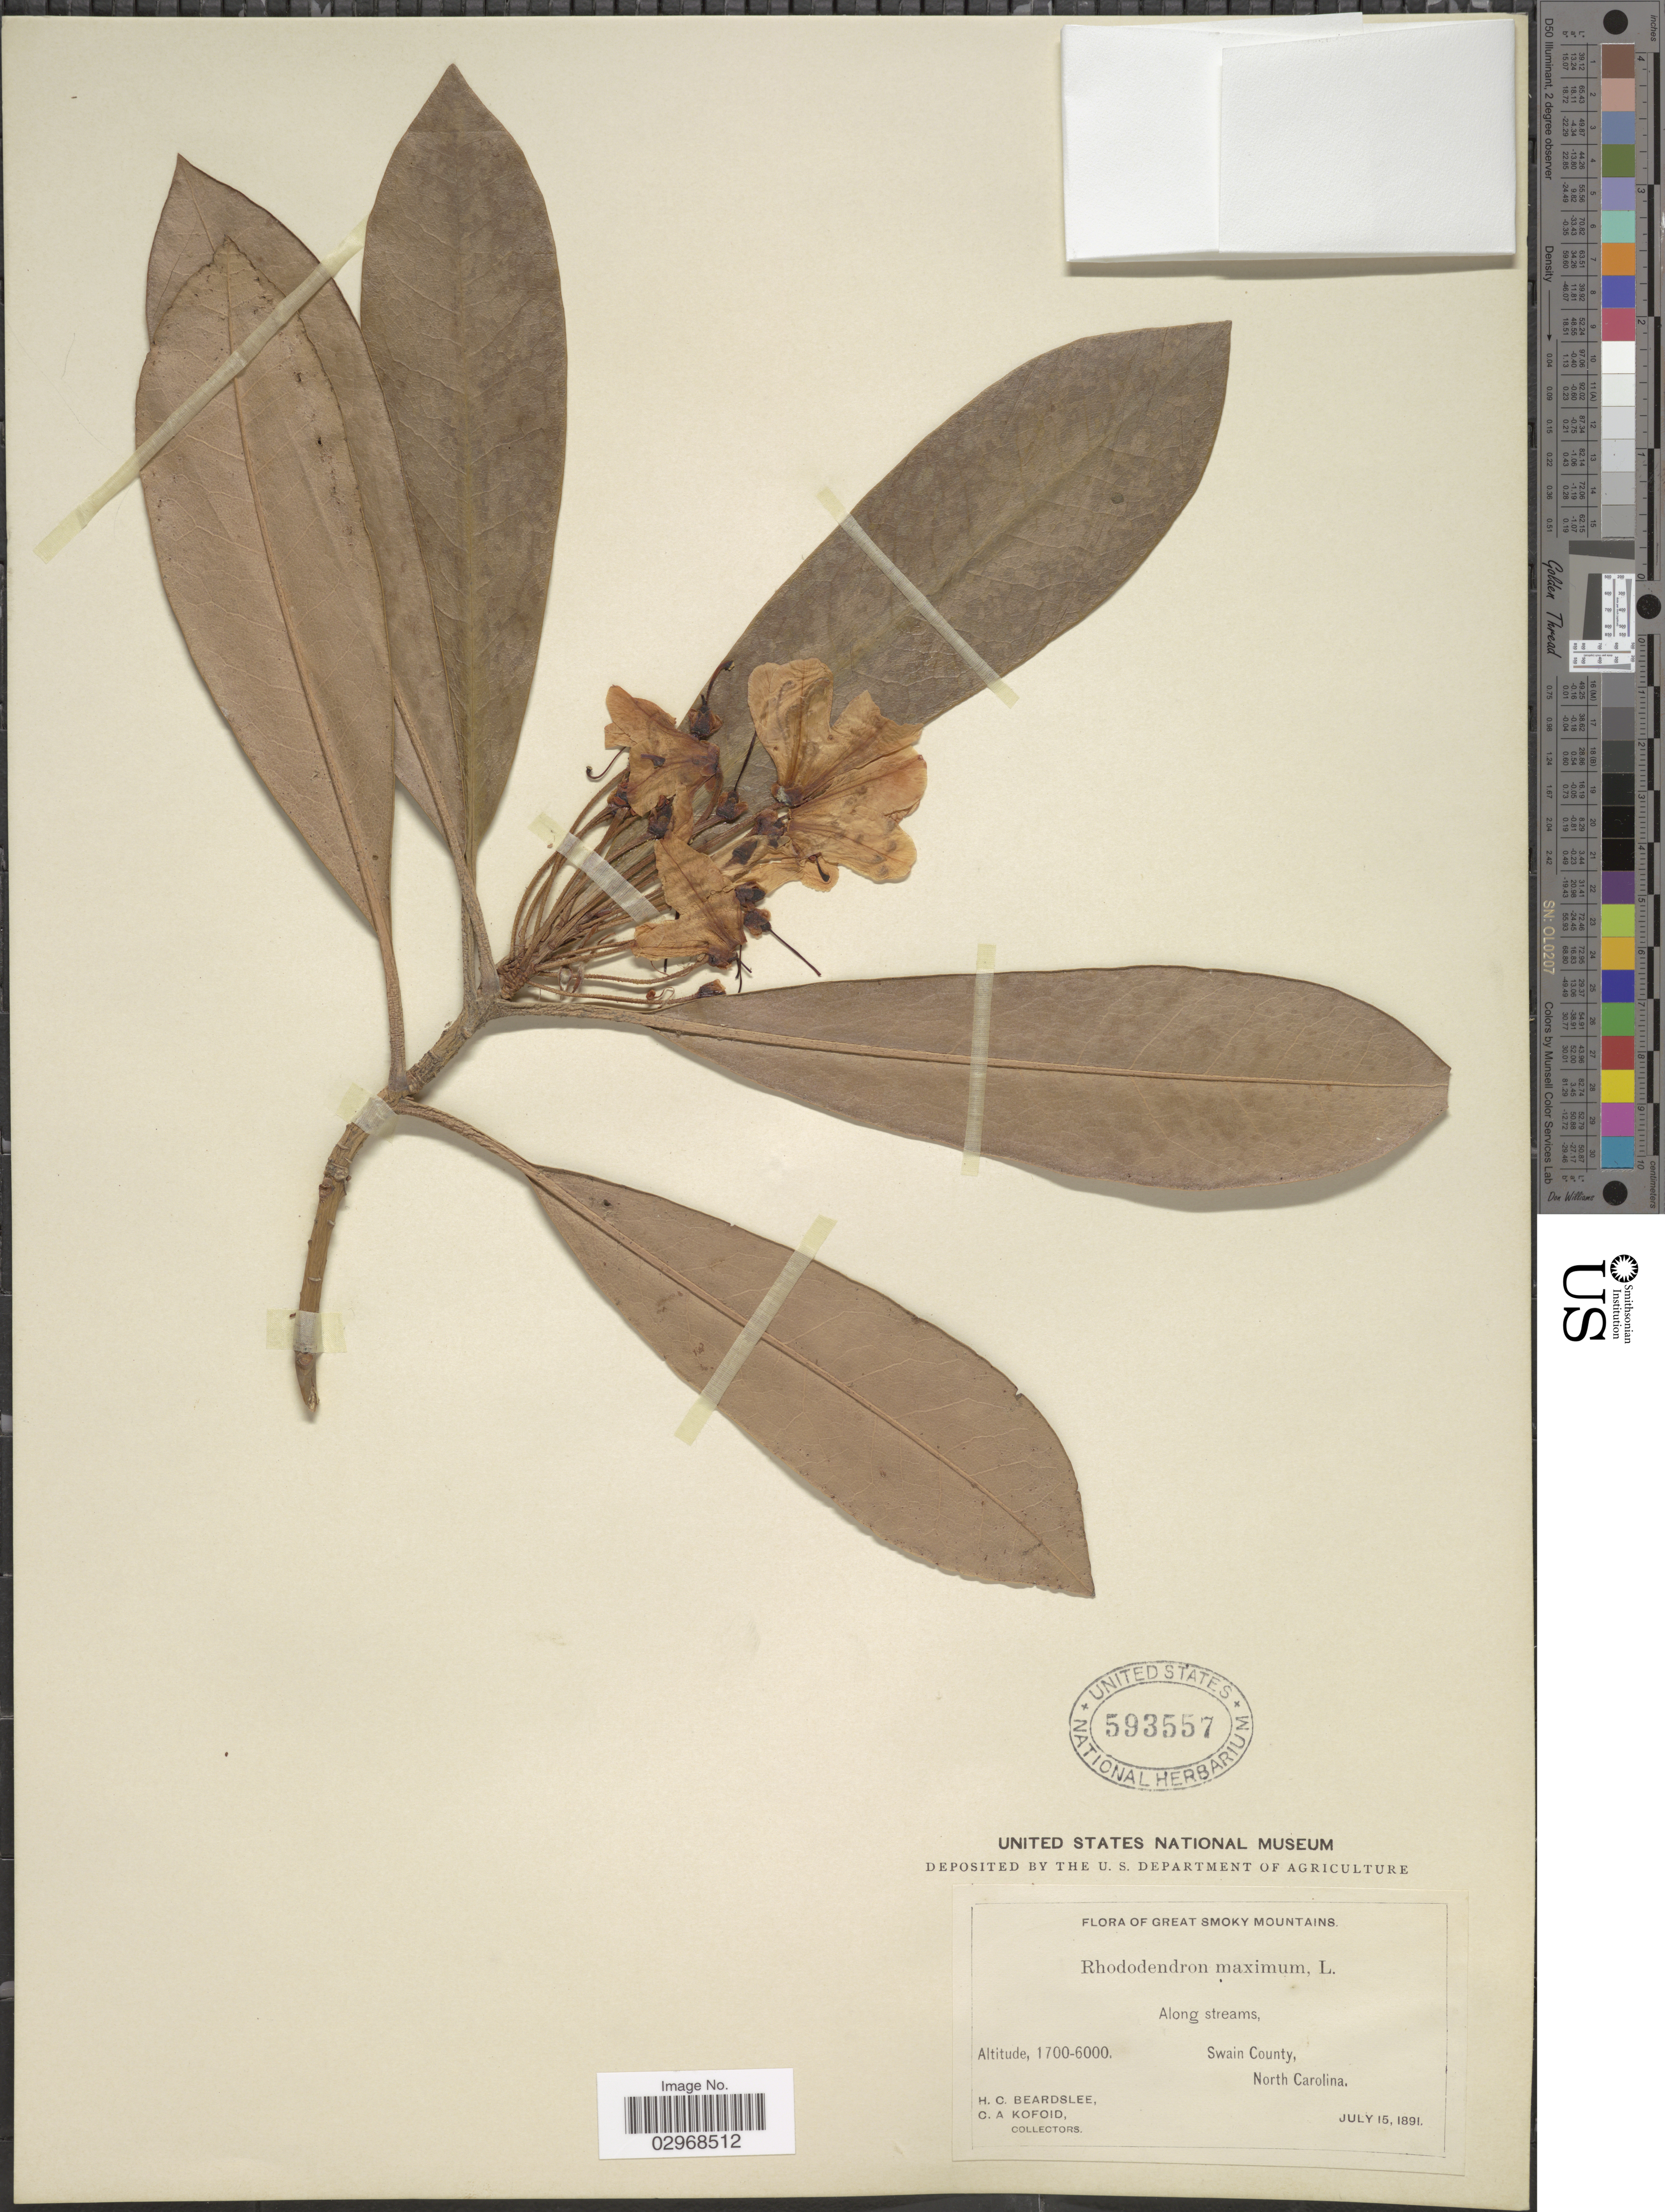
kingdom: Plantae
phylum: Tracheophyta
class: Magnoliopsida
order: Ericales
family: Ericaceae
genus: Rhododendron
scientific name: Rhododendron maximum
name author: L.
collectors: H. Beardslee & C. Kofoid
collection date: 1891-07-15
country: United States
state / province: North Carolina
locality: Great Smoky Mountains. Along streams. Swain County.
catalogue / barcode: US 593557